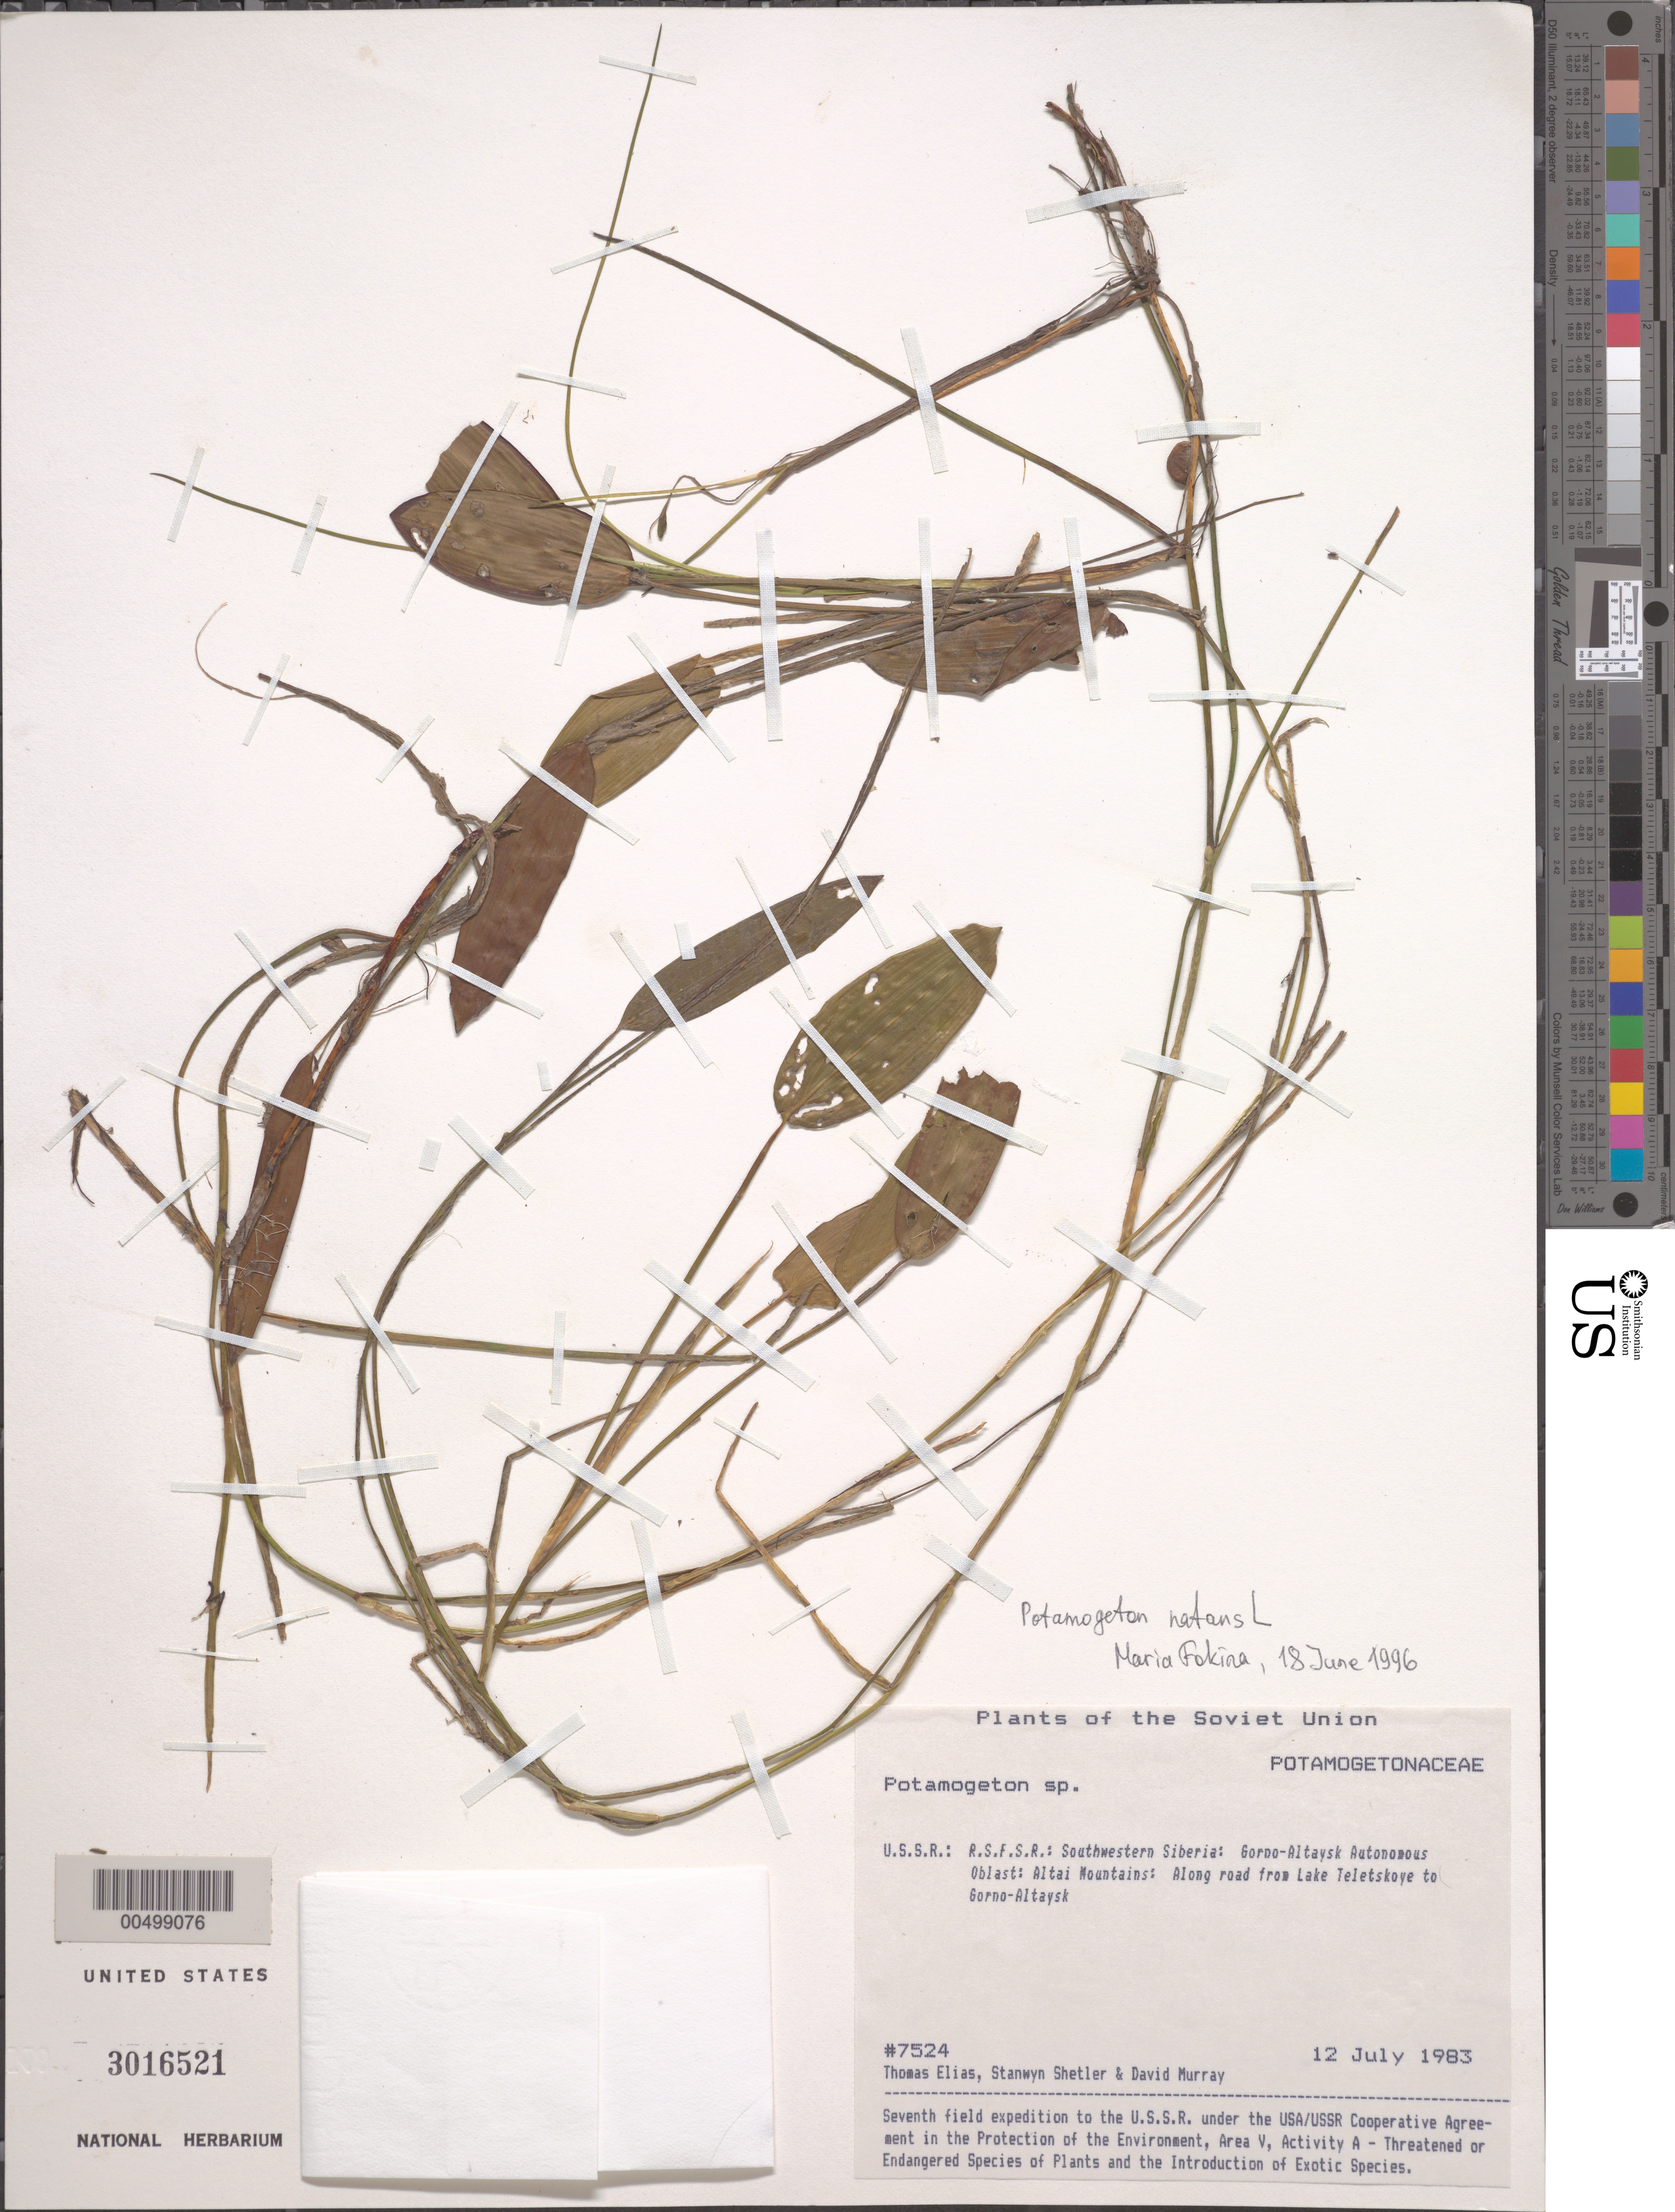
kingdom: Plantae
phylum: Tracheophyta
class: Liliopsida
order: Alismatales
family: Potamogetonaceae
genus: Potamogeton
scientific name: Potamogeton sp.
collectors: T. Elias, S. Shetler & D. F. Murray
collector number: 7524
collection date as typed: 12 Jul 1983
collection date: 1983-07-12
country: Russian Federation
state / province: Altai Republic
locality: Along road from Lake Teletskoye to Gorno-Altaysk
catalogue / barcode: US 3016521